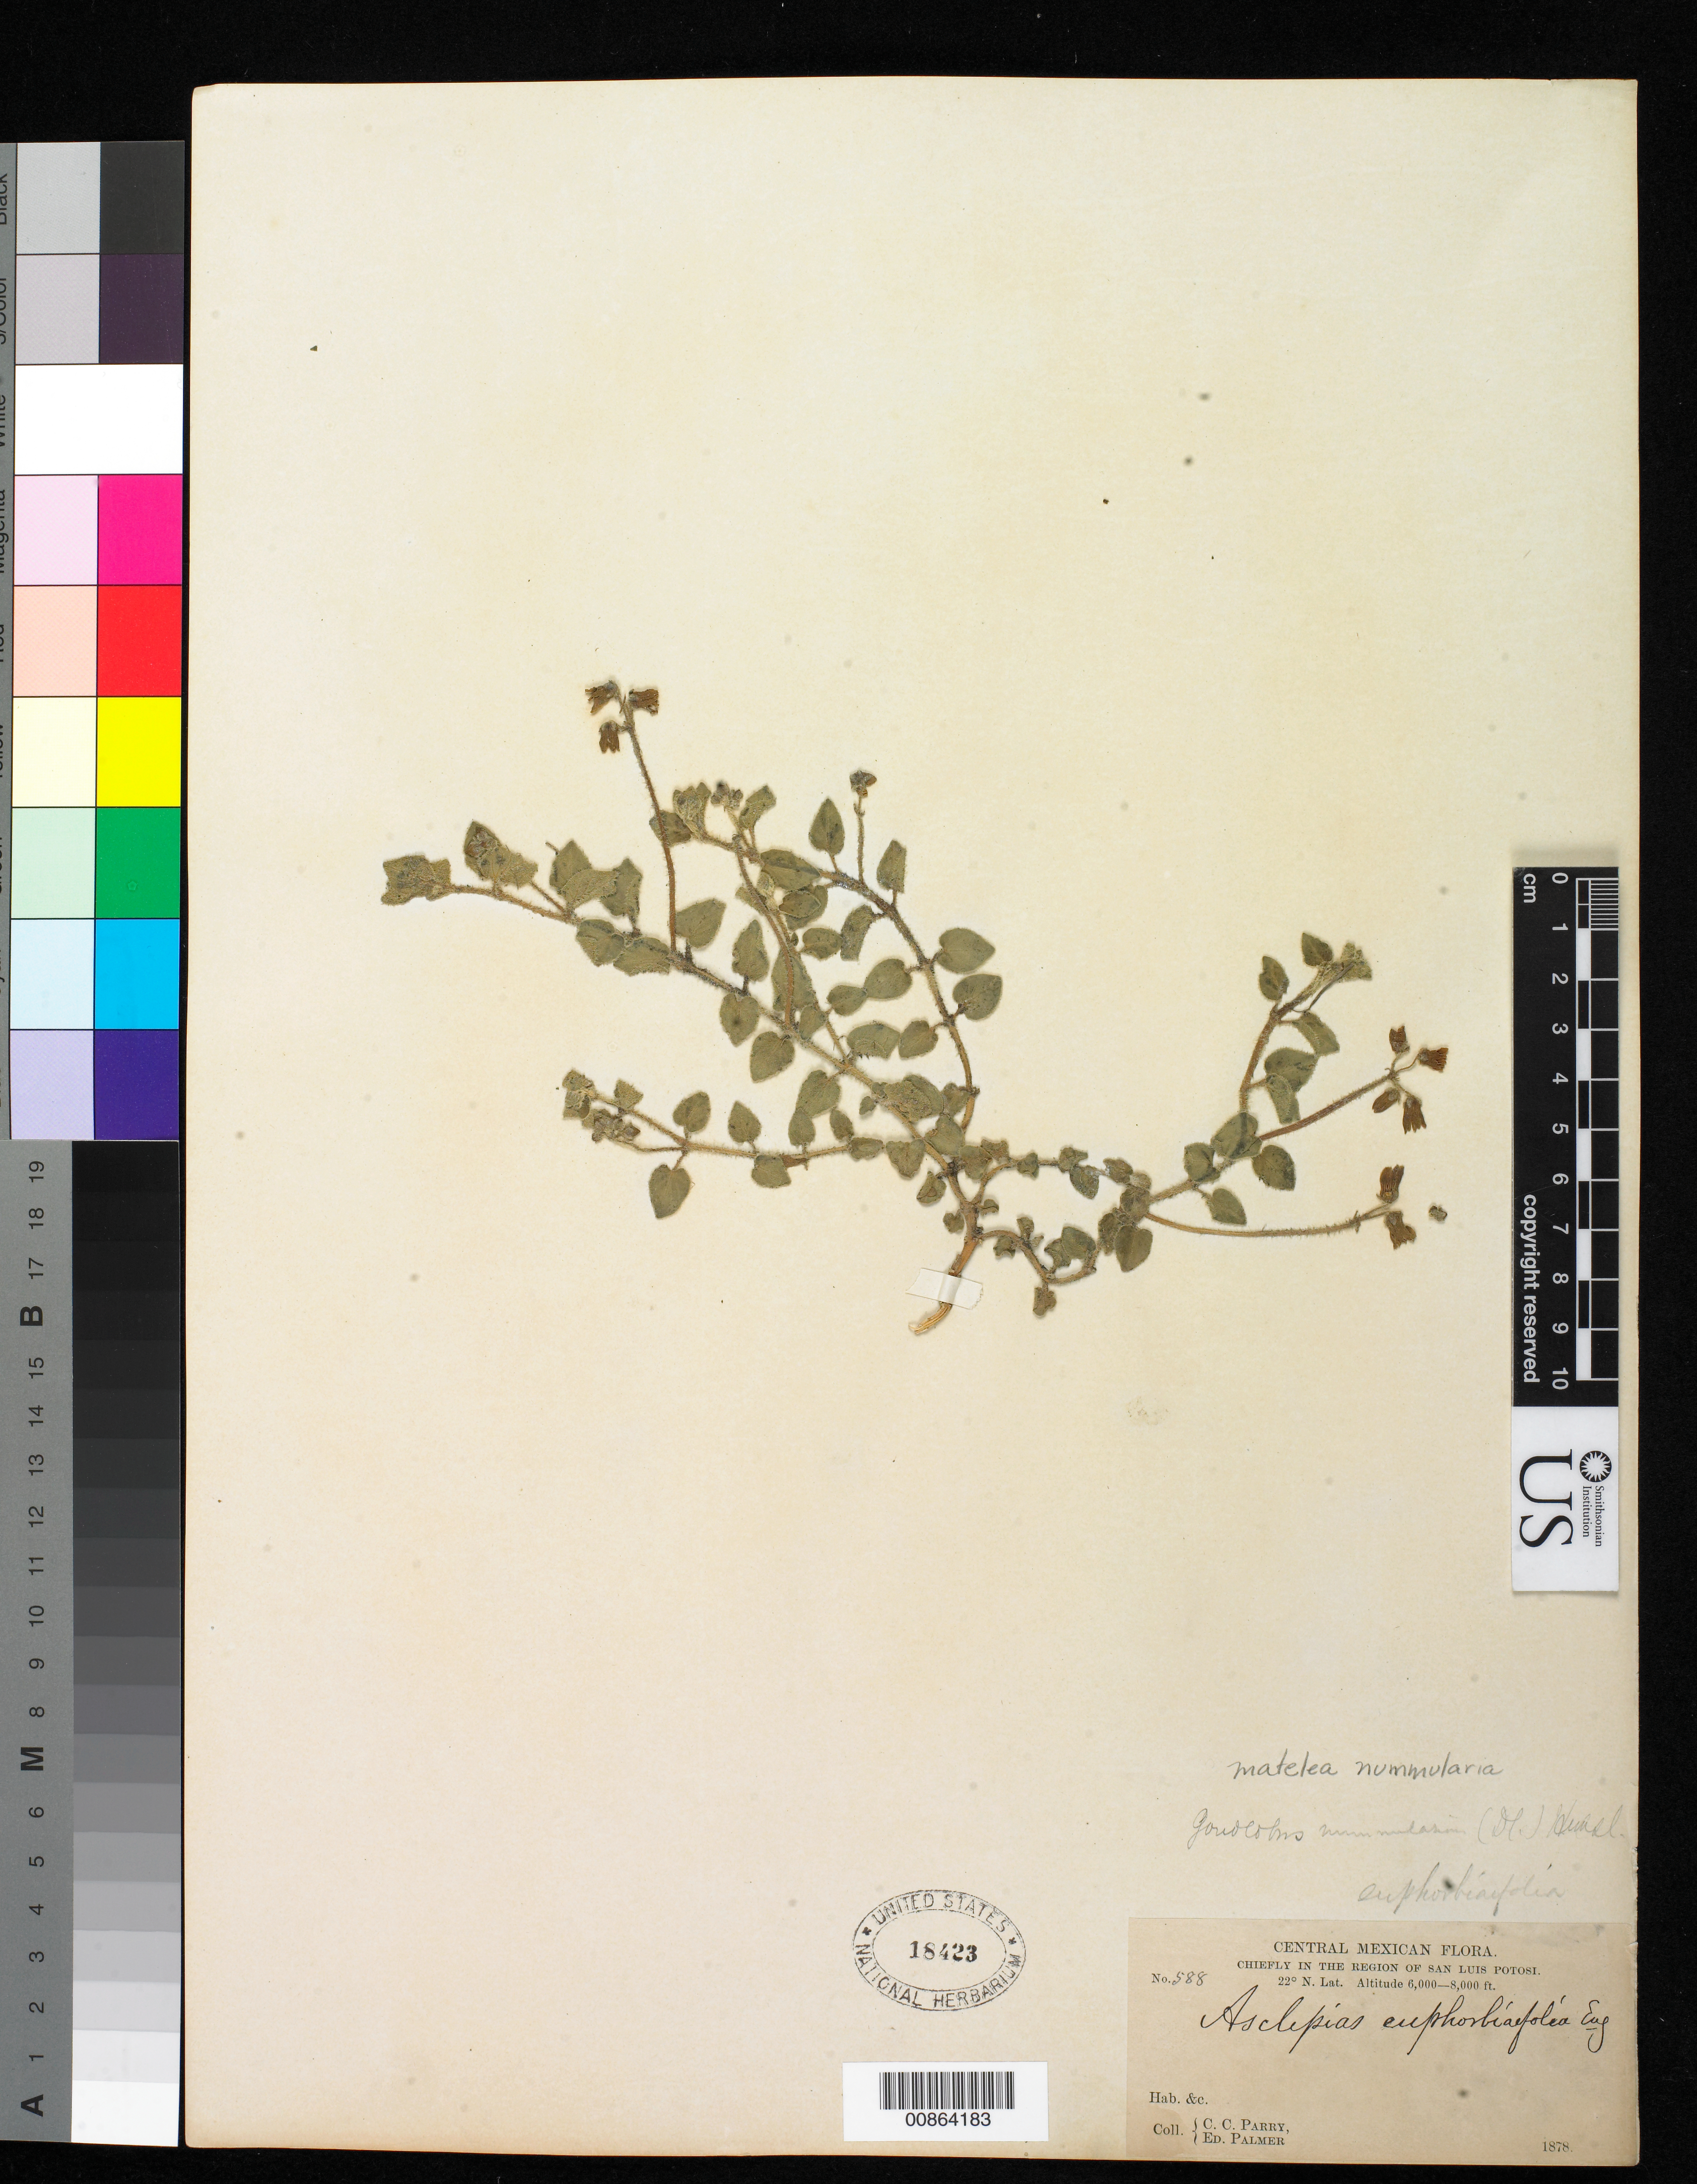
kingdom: Plantae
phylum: Tracheophyta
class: Magnoliopsida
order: Gentianales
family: Apocynaceae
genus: Matelea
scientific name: Matelea nummularia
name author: (Decne.) Woodson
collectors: C. C. Parry & E. Palmer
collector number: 588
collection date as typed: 1878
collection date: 1878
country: Mexico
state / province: San Luis Potosí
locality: Chiefly in the region of San Luis Potosí.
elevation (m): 1829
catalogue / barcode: US 18423